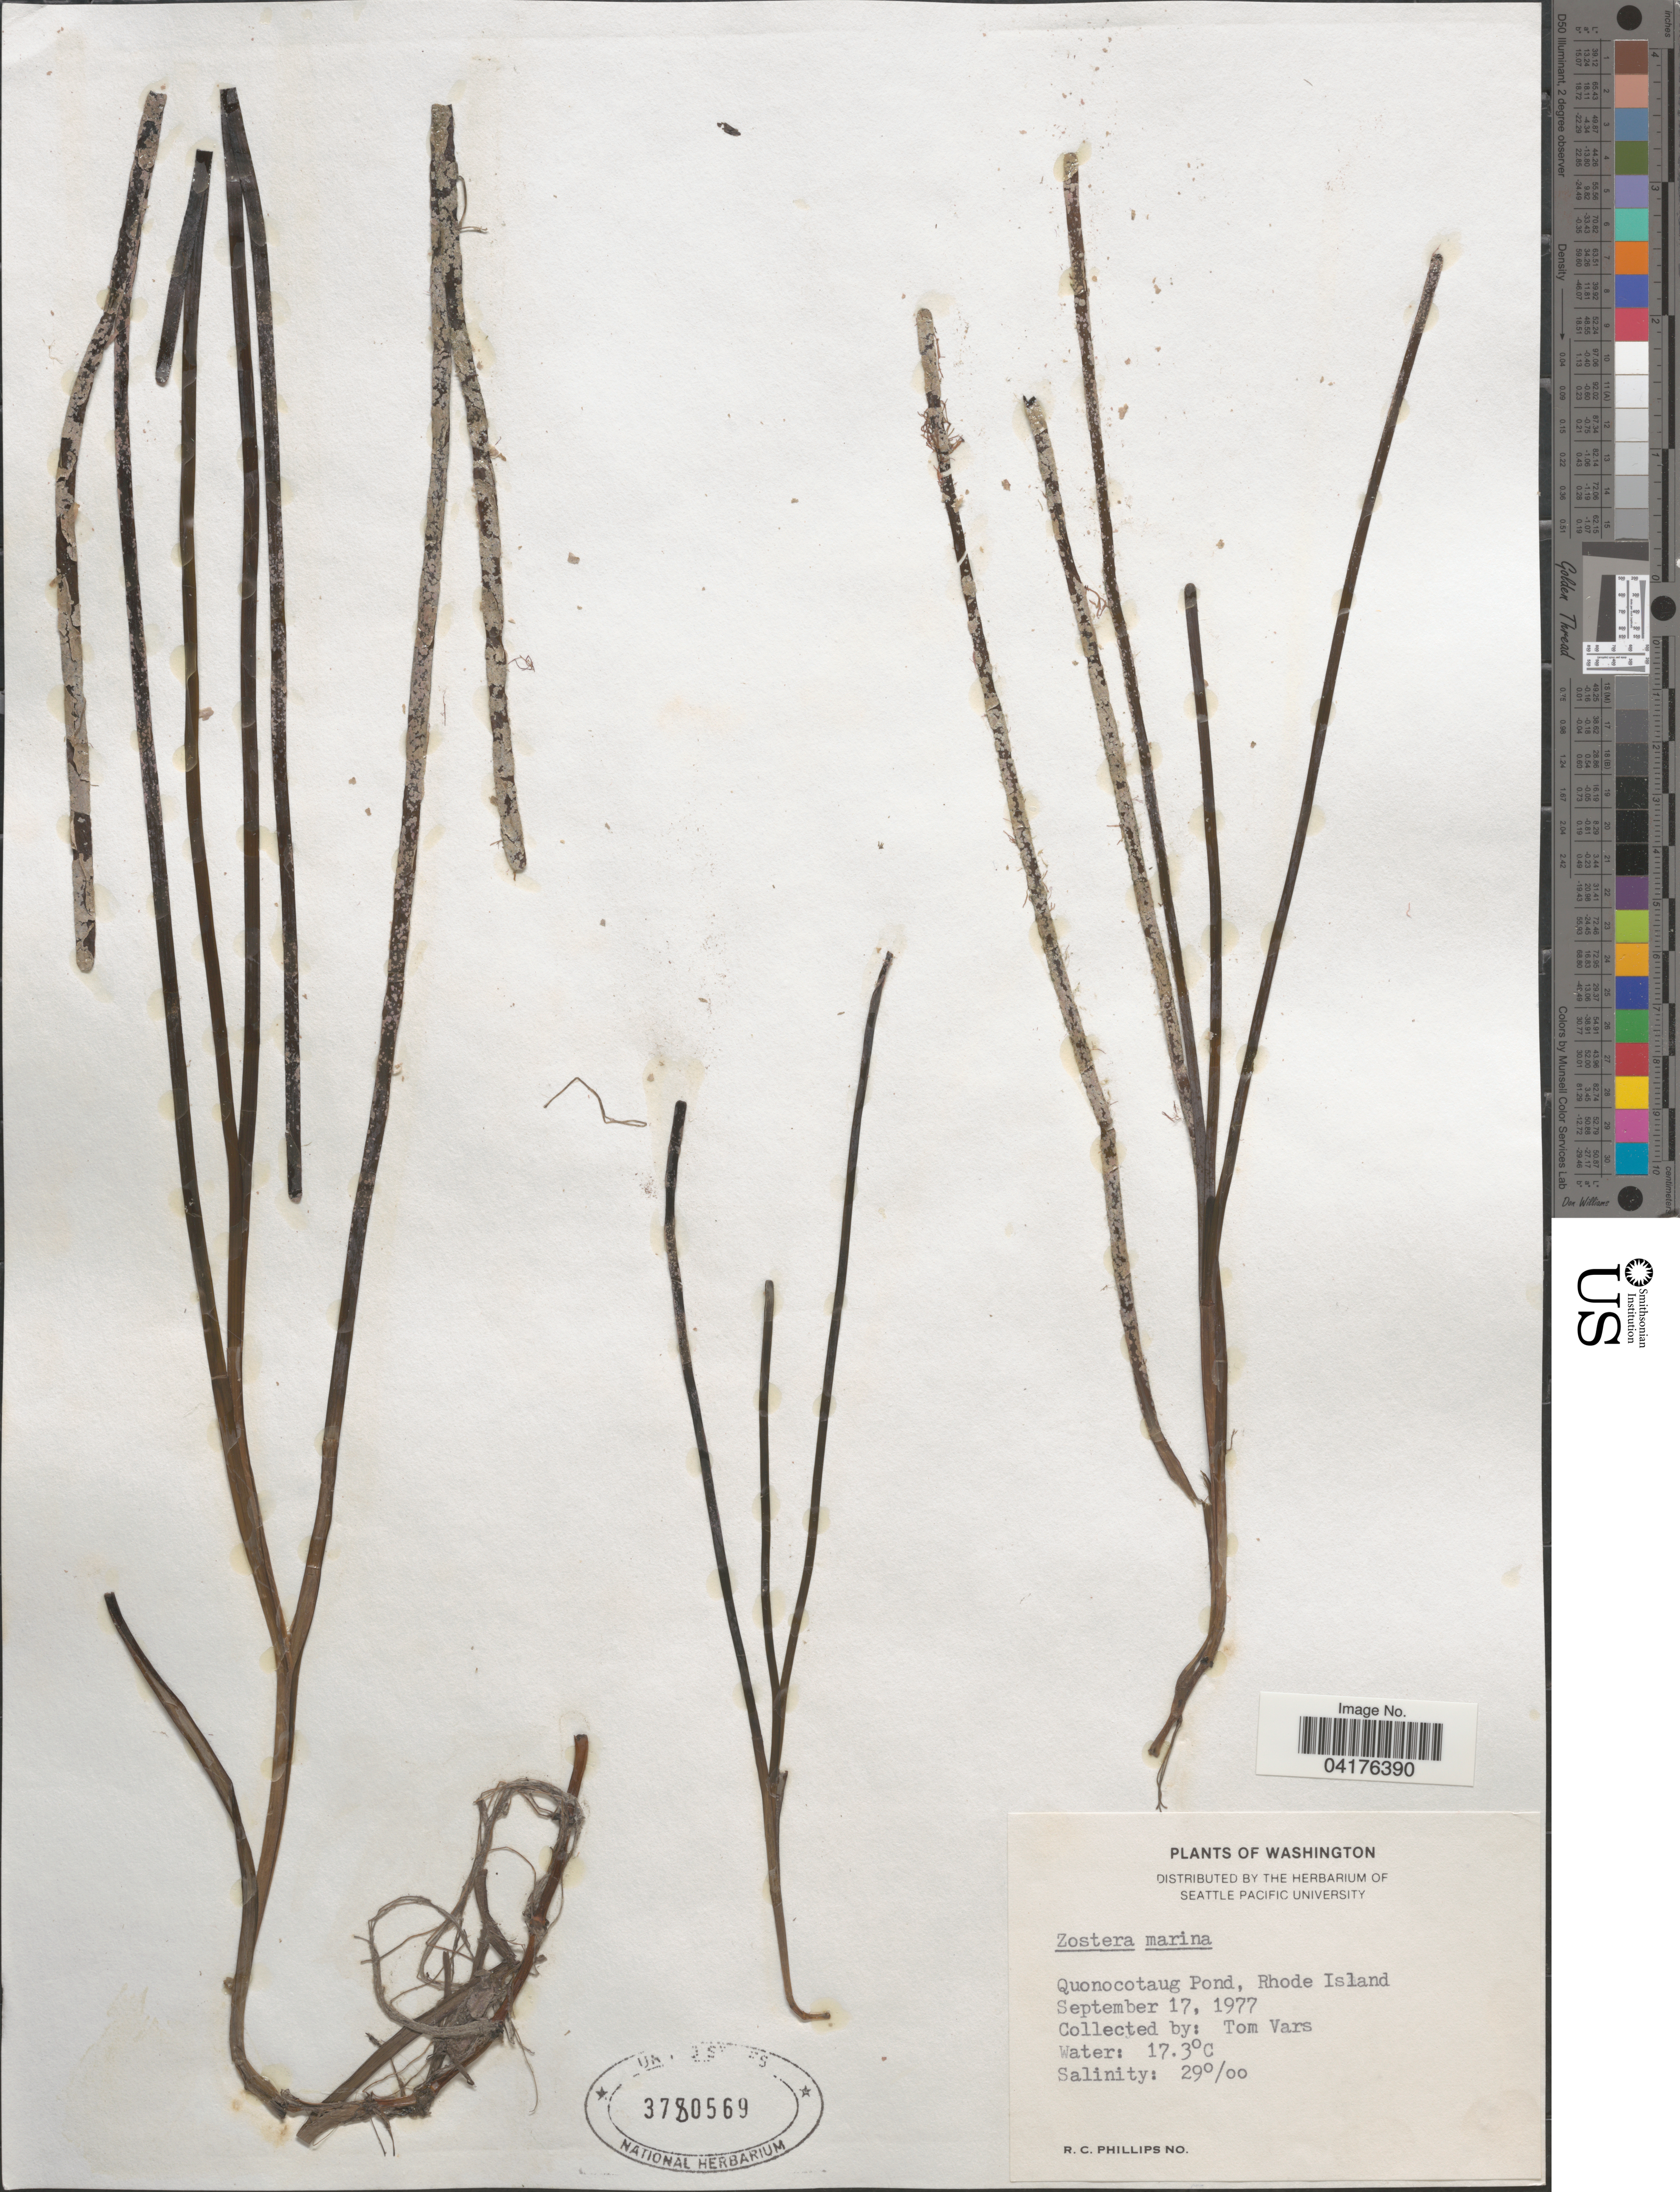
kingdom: Plantae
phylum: Tracheophyta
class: Liliopsida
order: Alismatales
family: Zosteraceae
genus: Zostera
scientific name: Zostera marina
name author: L.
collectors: T. Vars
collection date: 1977-09-17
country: United States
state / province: Rhode Island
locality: Quonocotaug Pond.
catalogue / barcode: US 3780569